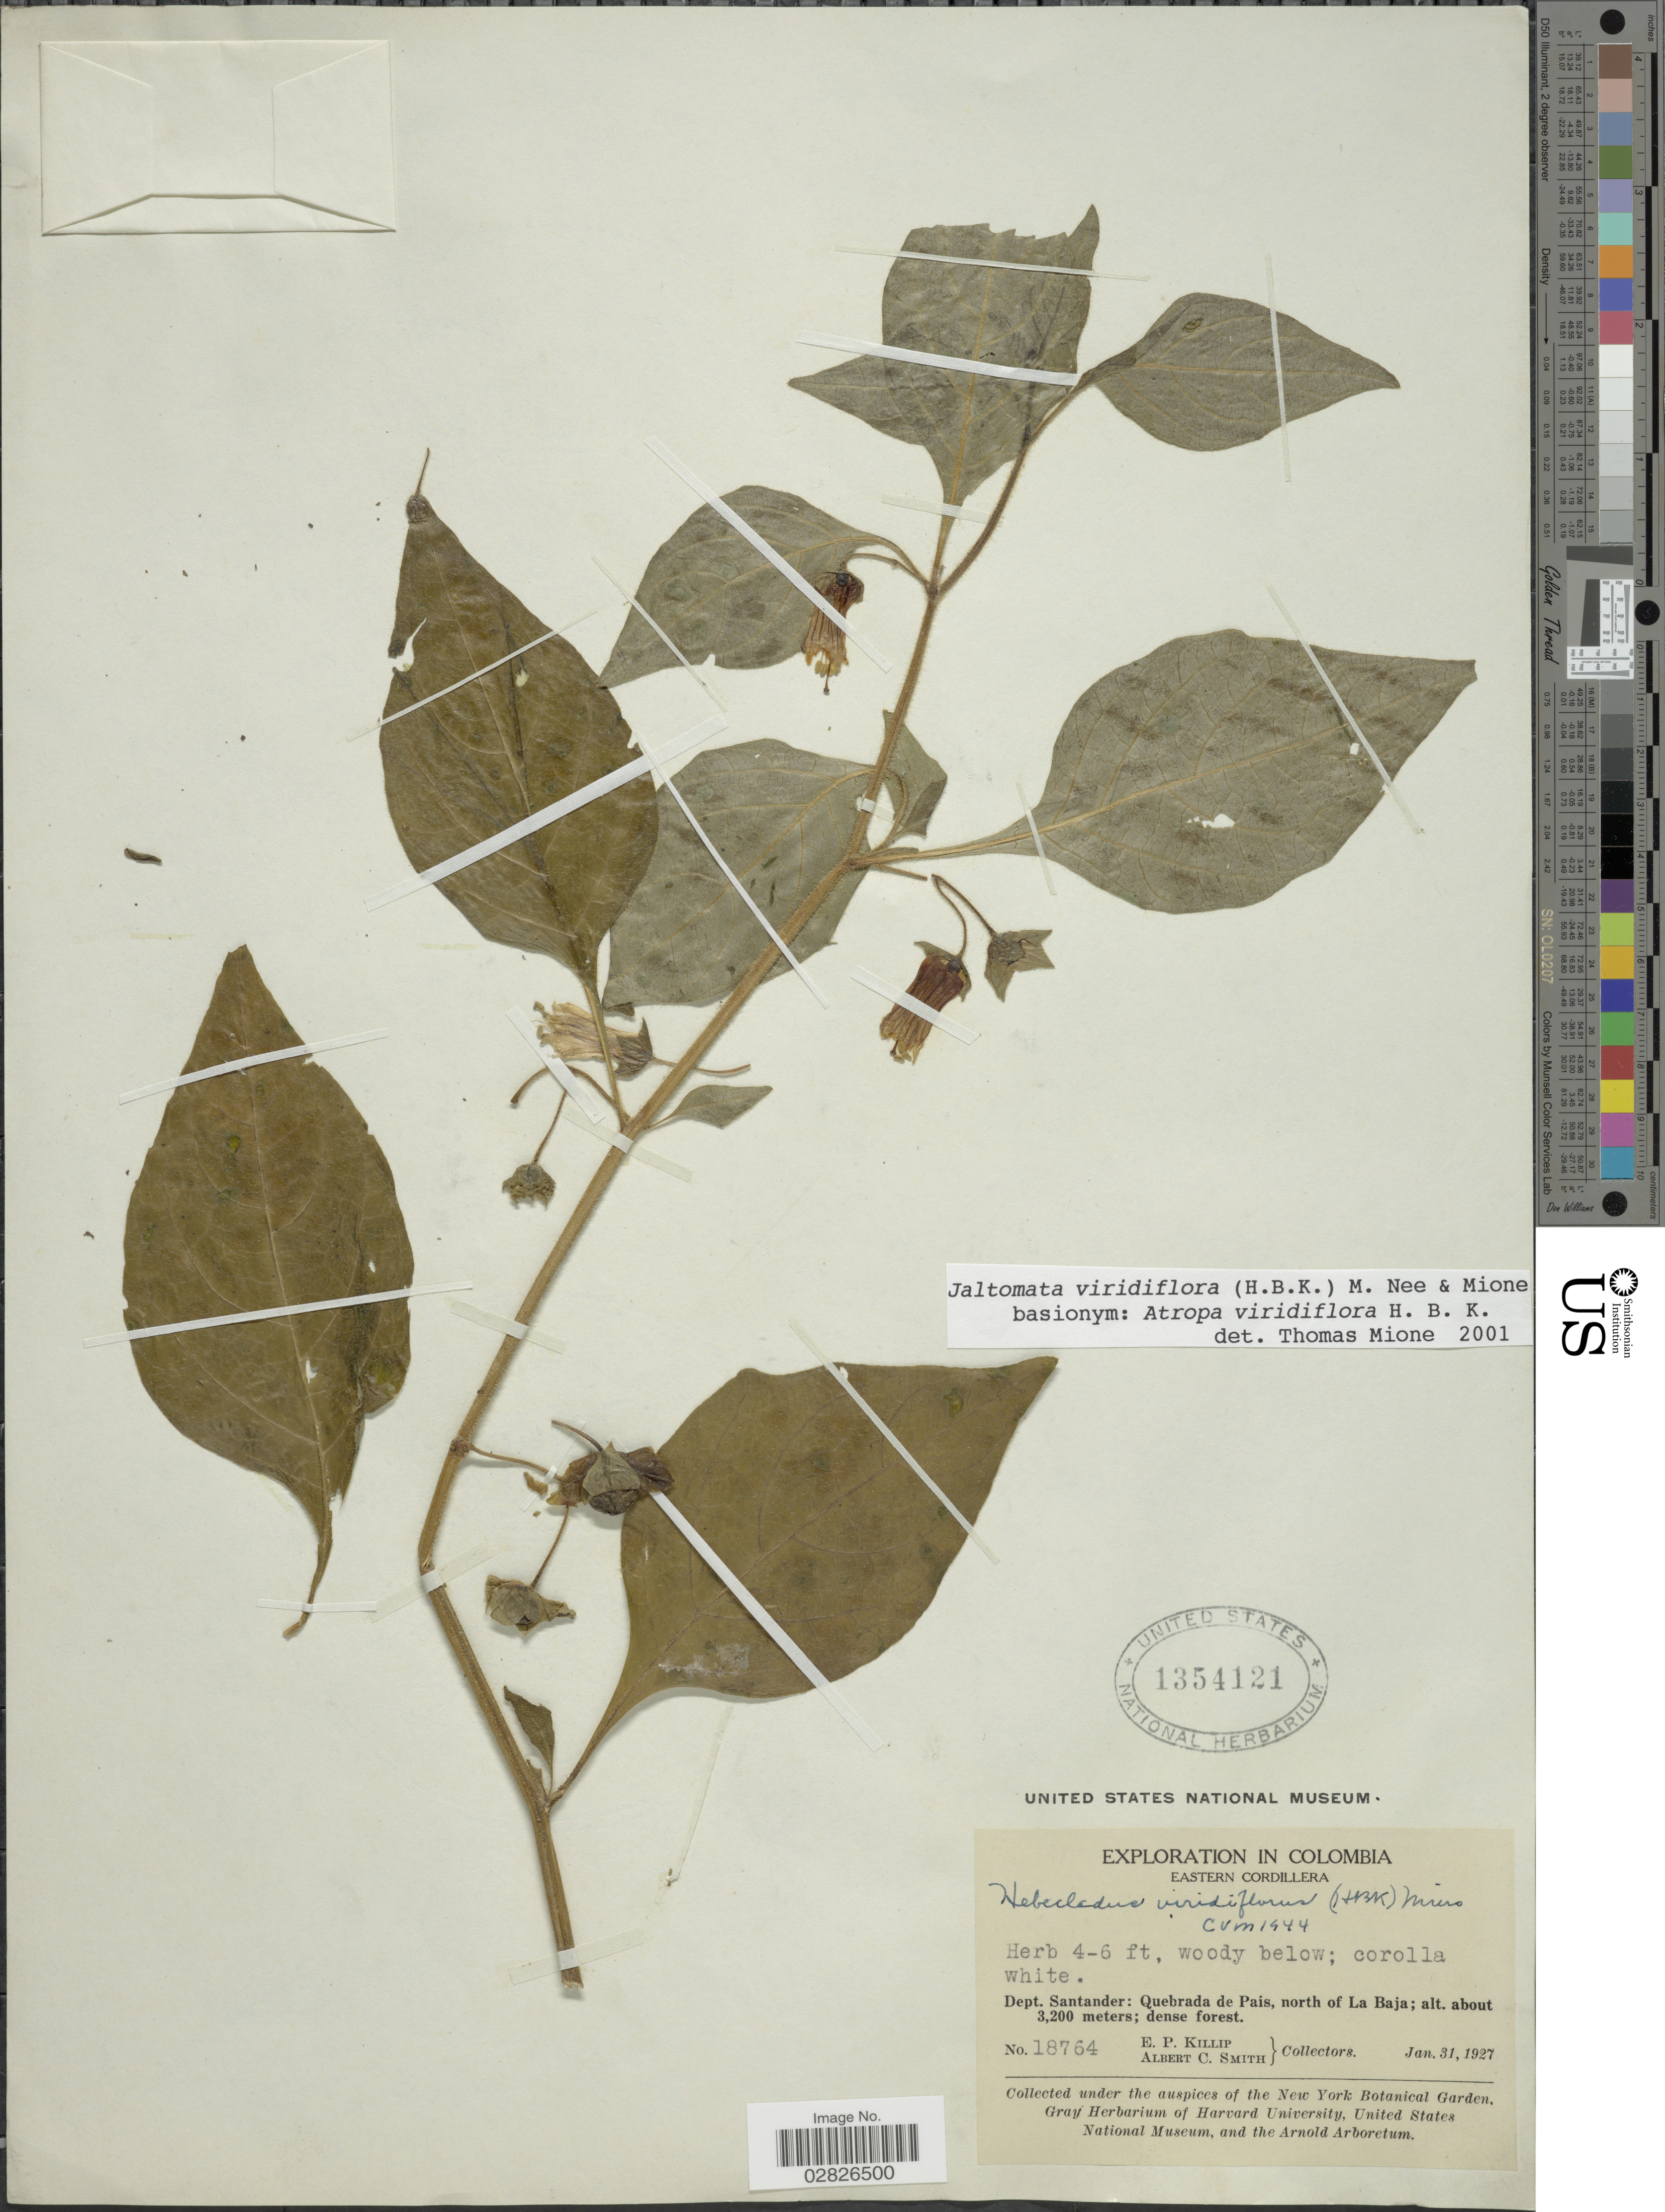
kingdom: Plantae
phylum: Tracheophyta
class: Magnoliopsida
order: Solanales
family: Solanaceae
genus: Jaltomata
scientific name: Jaltomata virdiflora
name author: (Kunth) M. Nee & Mione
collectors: E. P. Killip & A. C. Smith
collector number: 18764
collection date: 1927-01-31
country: Colombia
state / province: Santander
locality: Eastern Cordillera, Dept. Santander, Quebrada de Pais, north of La Baja.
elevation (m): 3200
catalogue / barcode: US 1354121